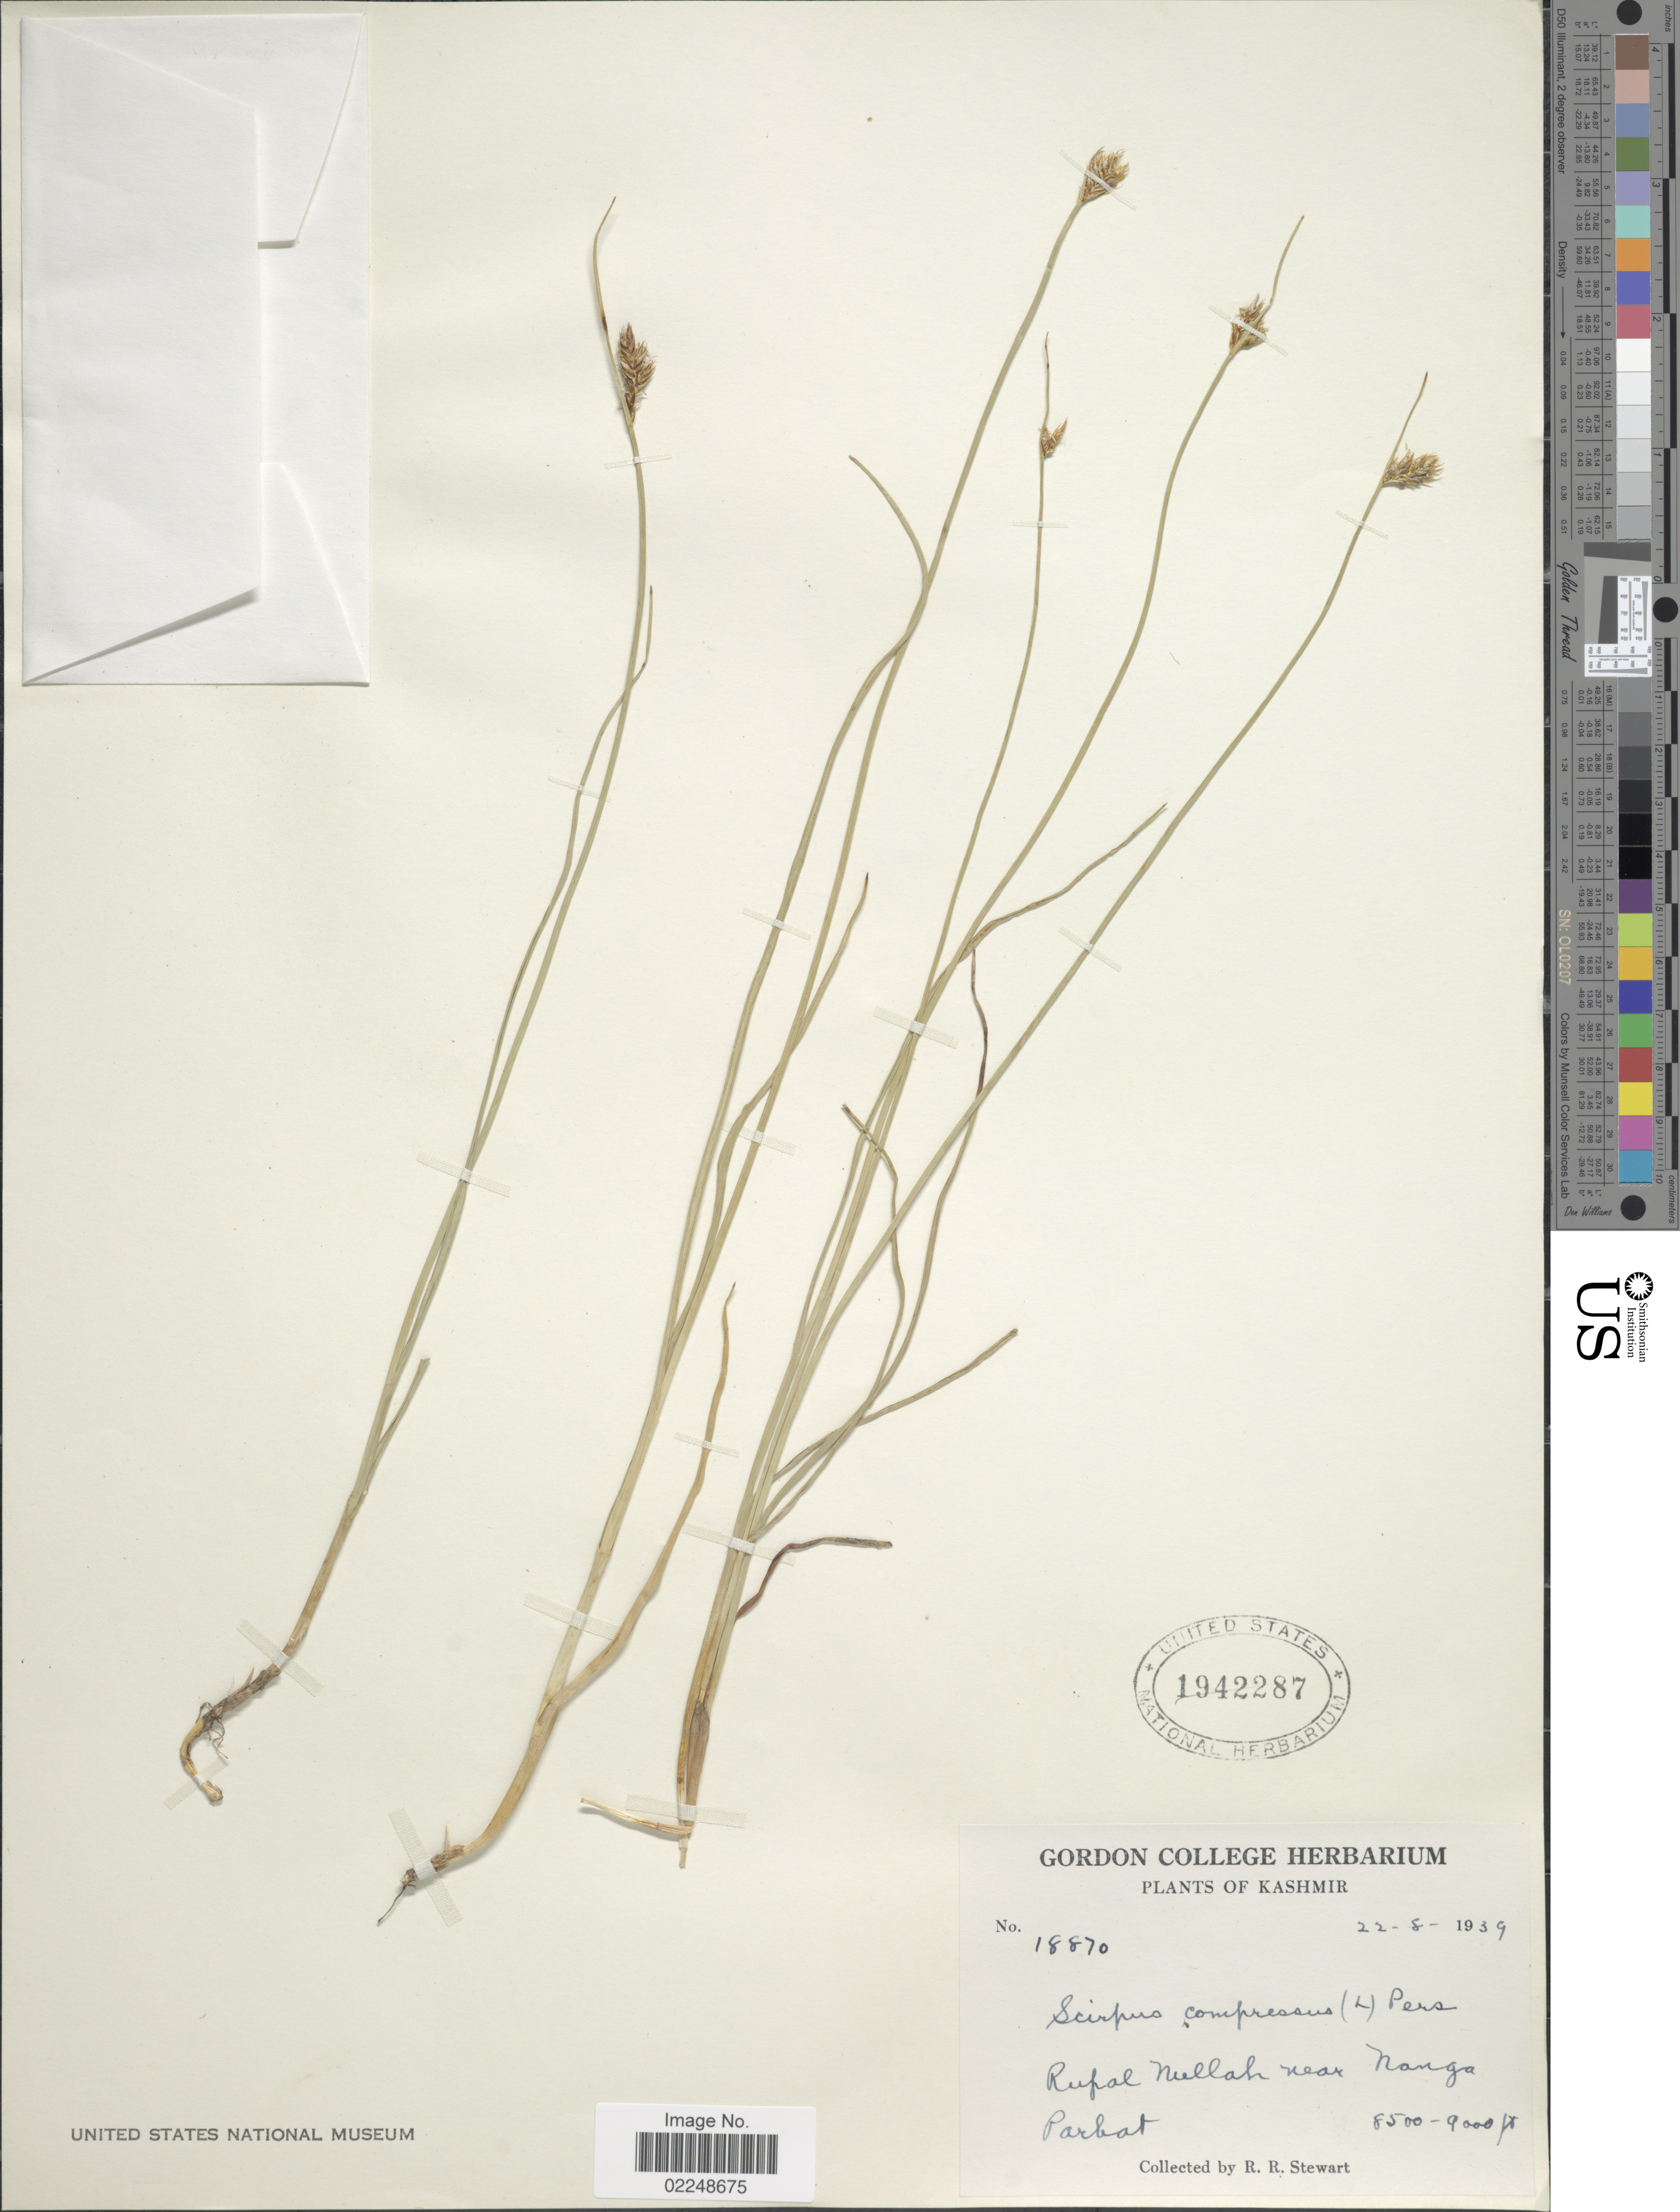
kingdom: Plantae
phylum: Tracheophyta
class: Liliopsida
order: Poales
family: Cyperaceae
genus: Blysmus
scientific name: Blysmus compressus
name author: (L.) Panzer ex Link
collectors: R. R. Stewart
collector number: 18870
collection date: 1939-08-22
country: Pakistan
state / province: Gilgit-Baltistan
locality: Rupal Nullah near Nanga Parbat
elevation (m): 2591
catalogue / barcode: US 1942287